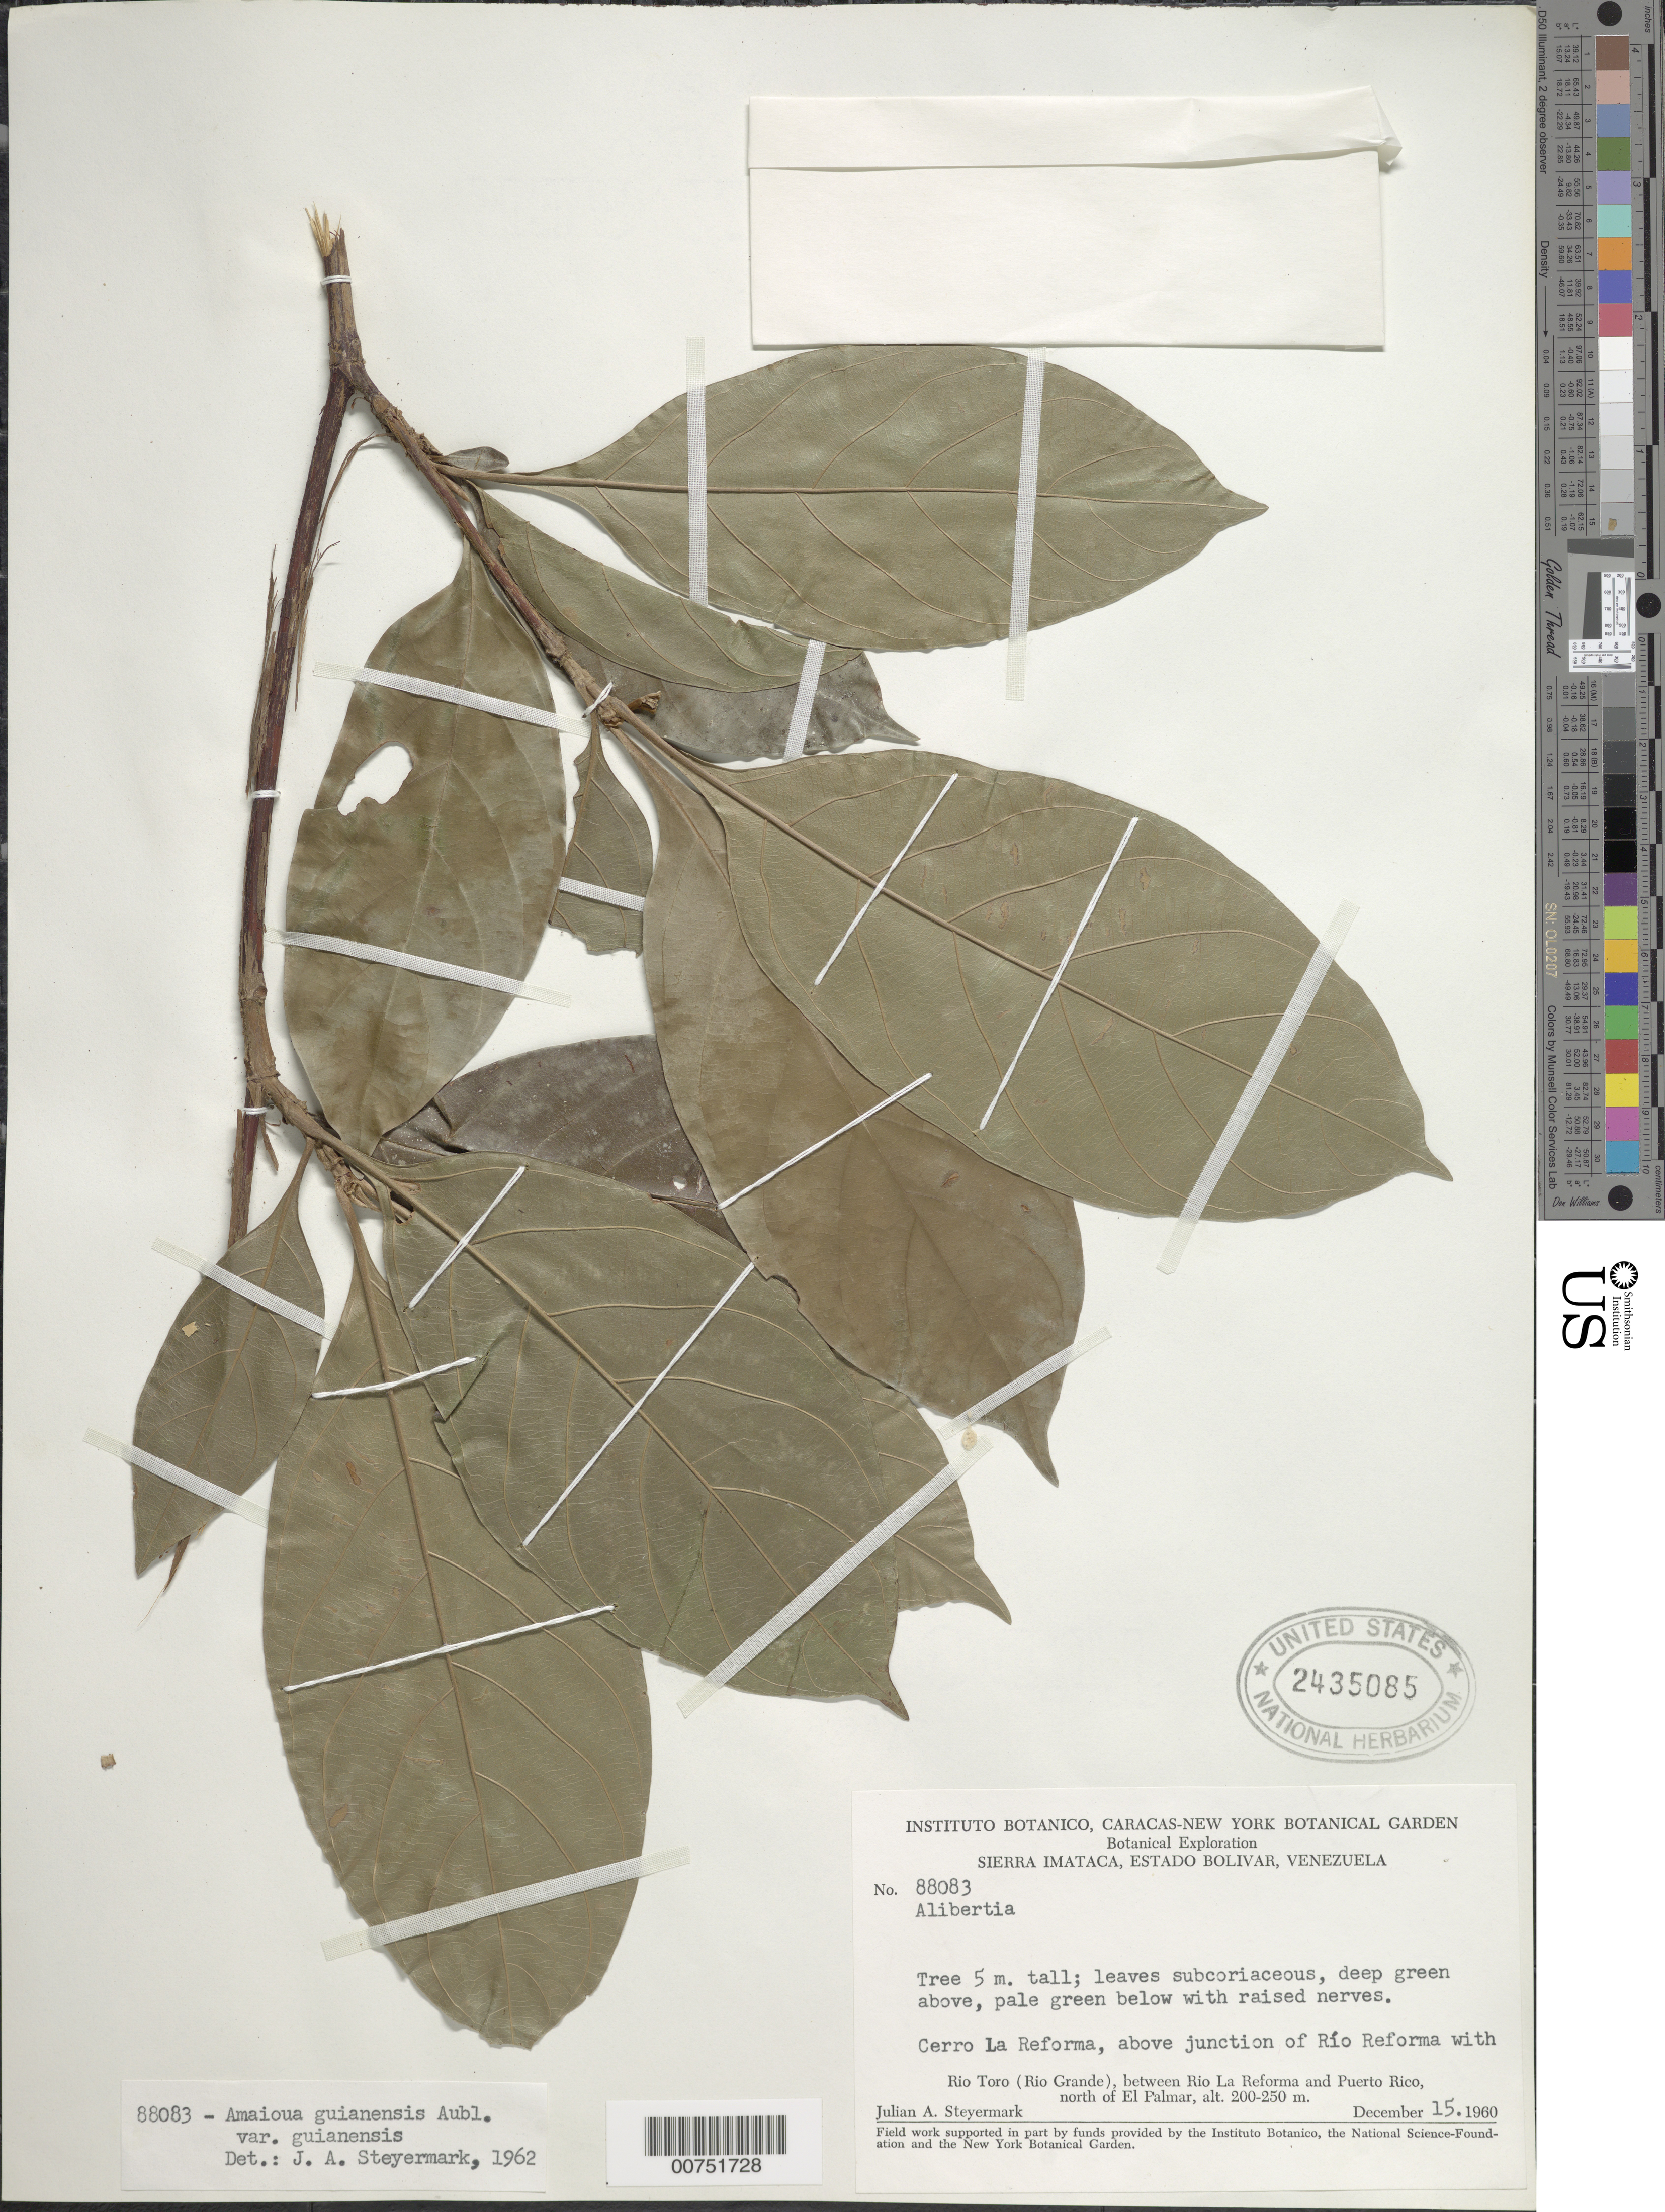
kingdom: Plantae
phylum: Tracheophyta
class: Magnoliopsida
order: Gentianales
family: Rubiaceae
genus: Amaioua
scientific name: Amaioua guianensis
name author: Aubl.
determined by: Steyermark, Julian A., (VEN)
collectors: J. Steyermark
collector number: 88083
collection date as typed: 15-Dec-60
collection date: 1960-12-15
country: Venezuela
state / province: Bolívar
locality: Sierra Imataca; Cerro La Reforma, above junction with Río Reforma with Río Toro (Río Grande), between Río La Reforma and Puerto Rico, N of El Palmar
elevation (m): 200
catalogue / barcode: US 2435085